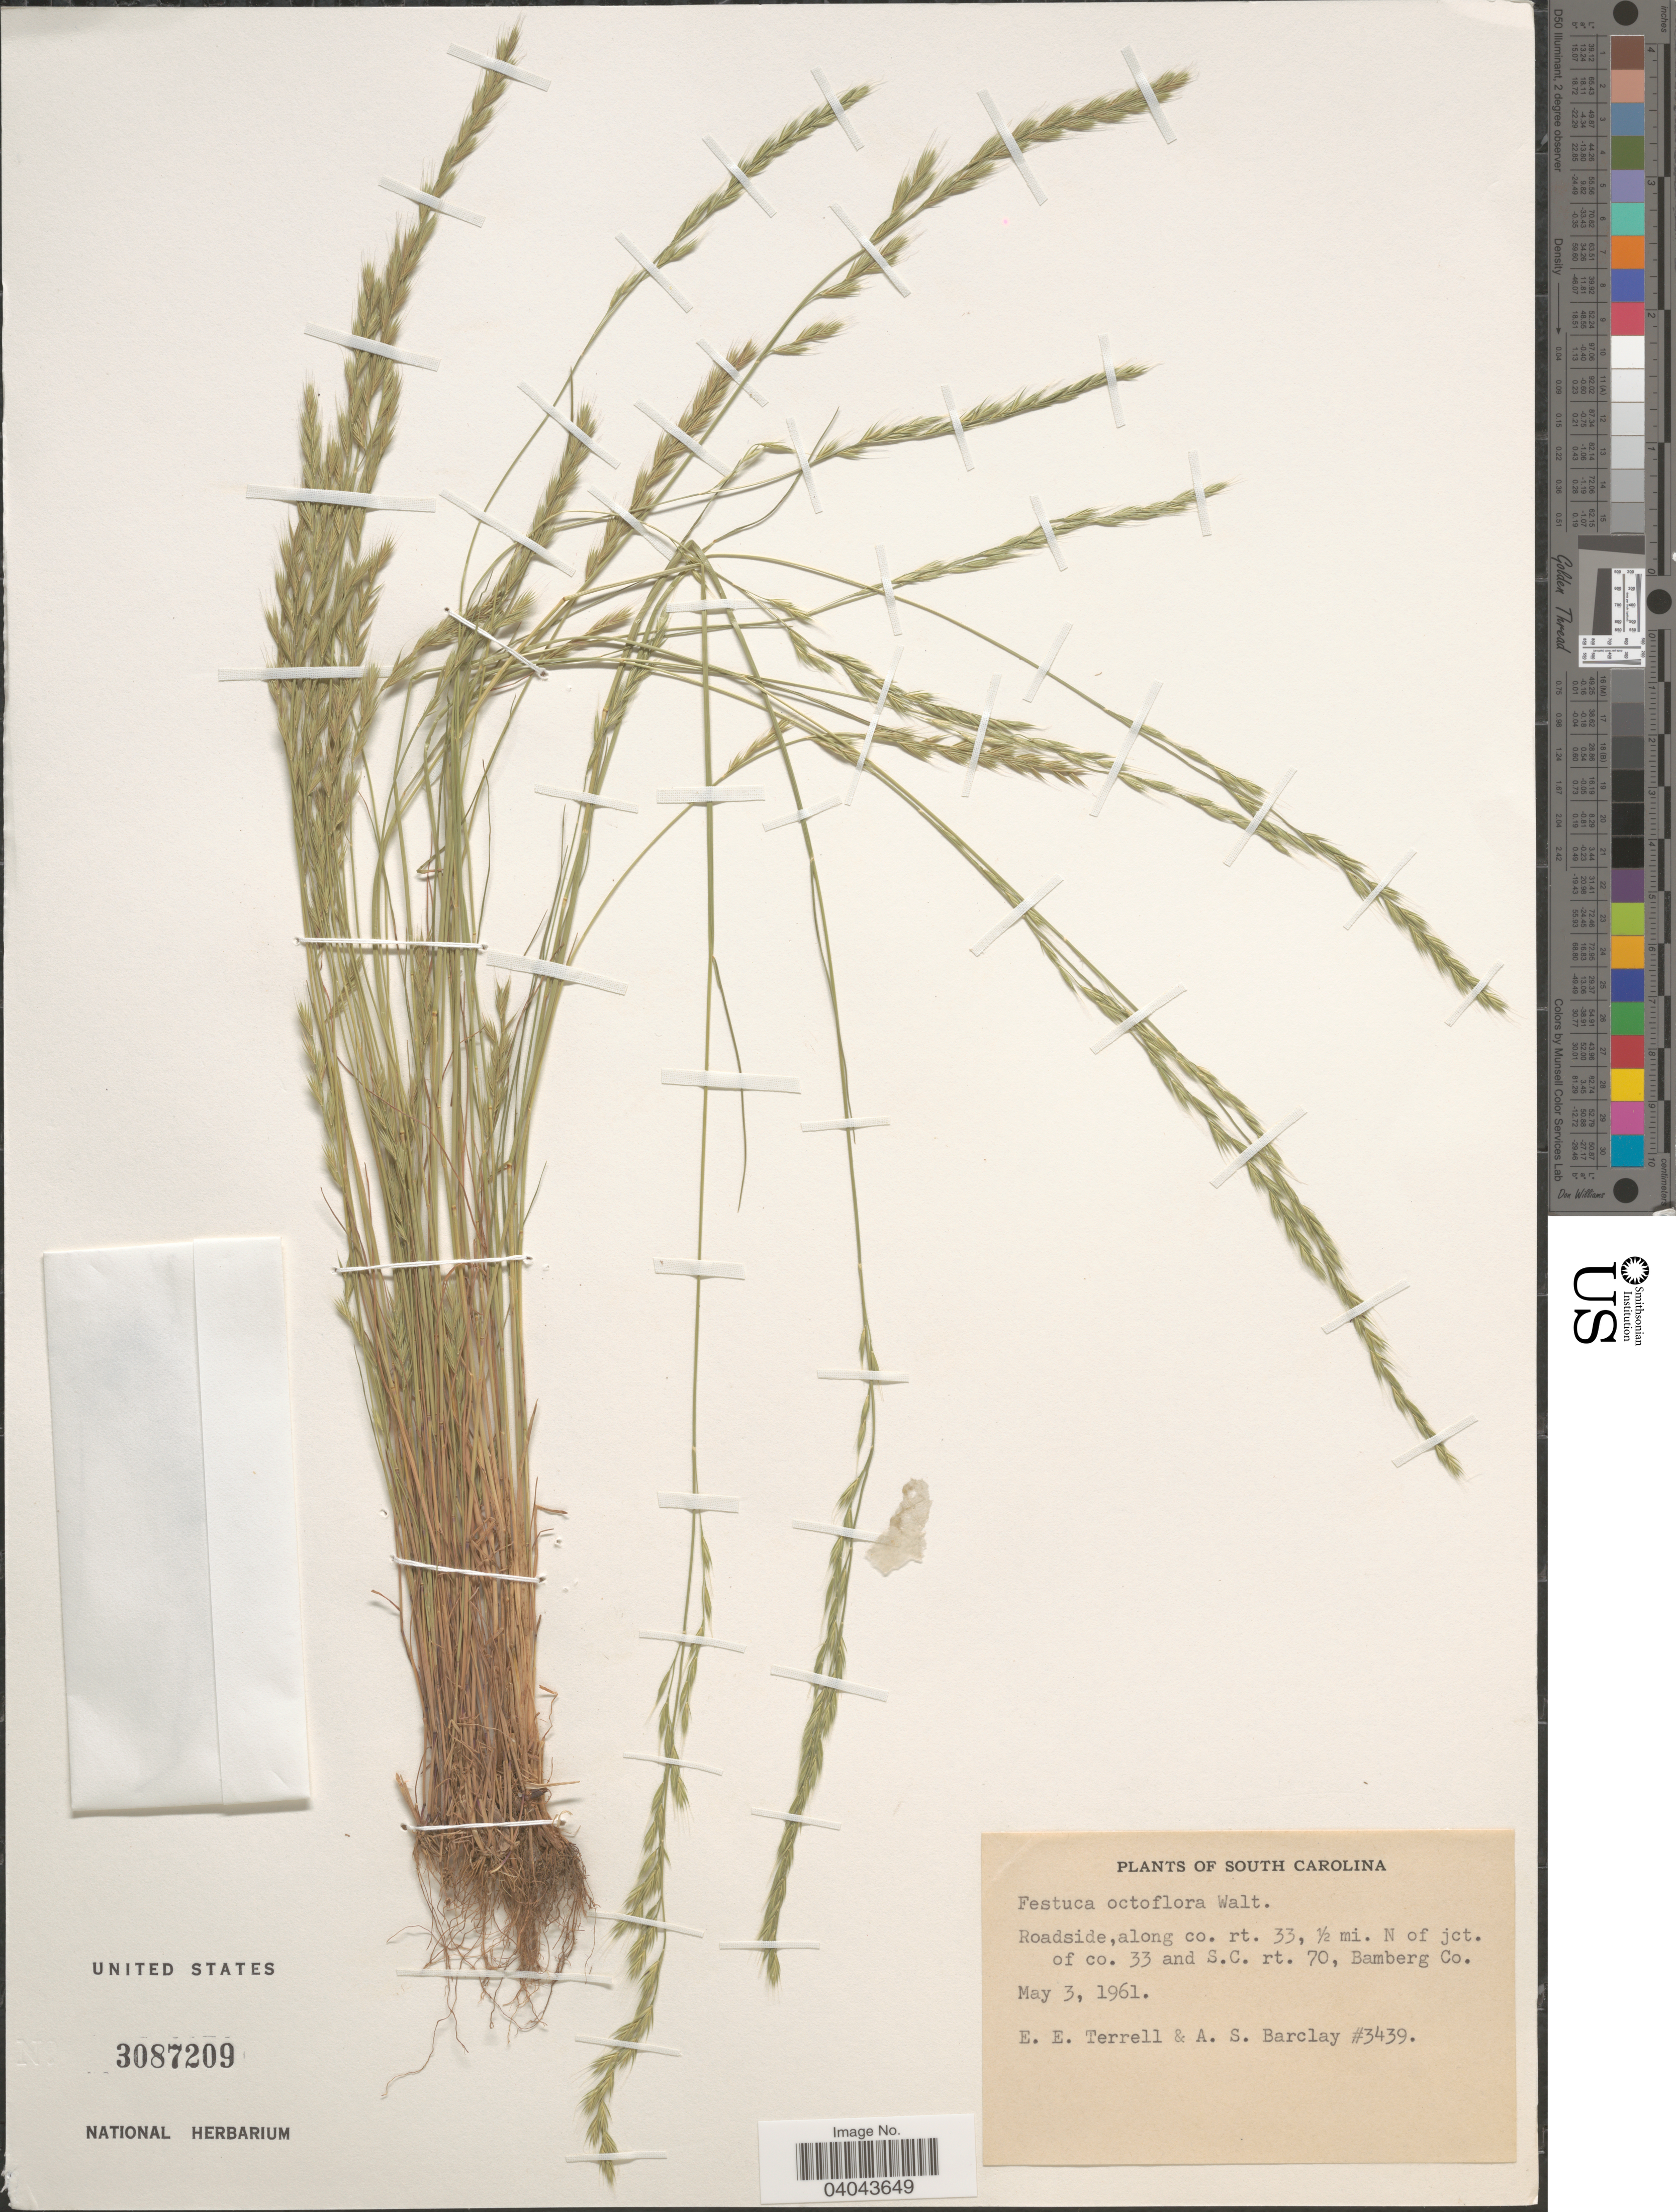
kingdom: Plantae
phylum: Tracheophyta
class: Liliopsida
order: Poales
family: Poaceae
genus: Festuca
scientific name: Festuca octoflora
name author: Walter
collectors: E. E. Terrell & A. S. Barclay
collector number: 3439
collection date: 1961-05-03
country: United States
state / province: South Carolina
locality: Roadside, along co. rt. 33, ½ mi. N of jct. of co. 33 and S.C. rt. 70, Bamberg Co.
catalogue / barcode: US 3087209